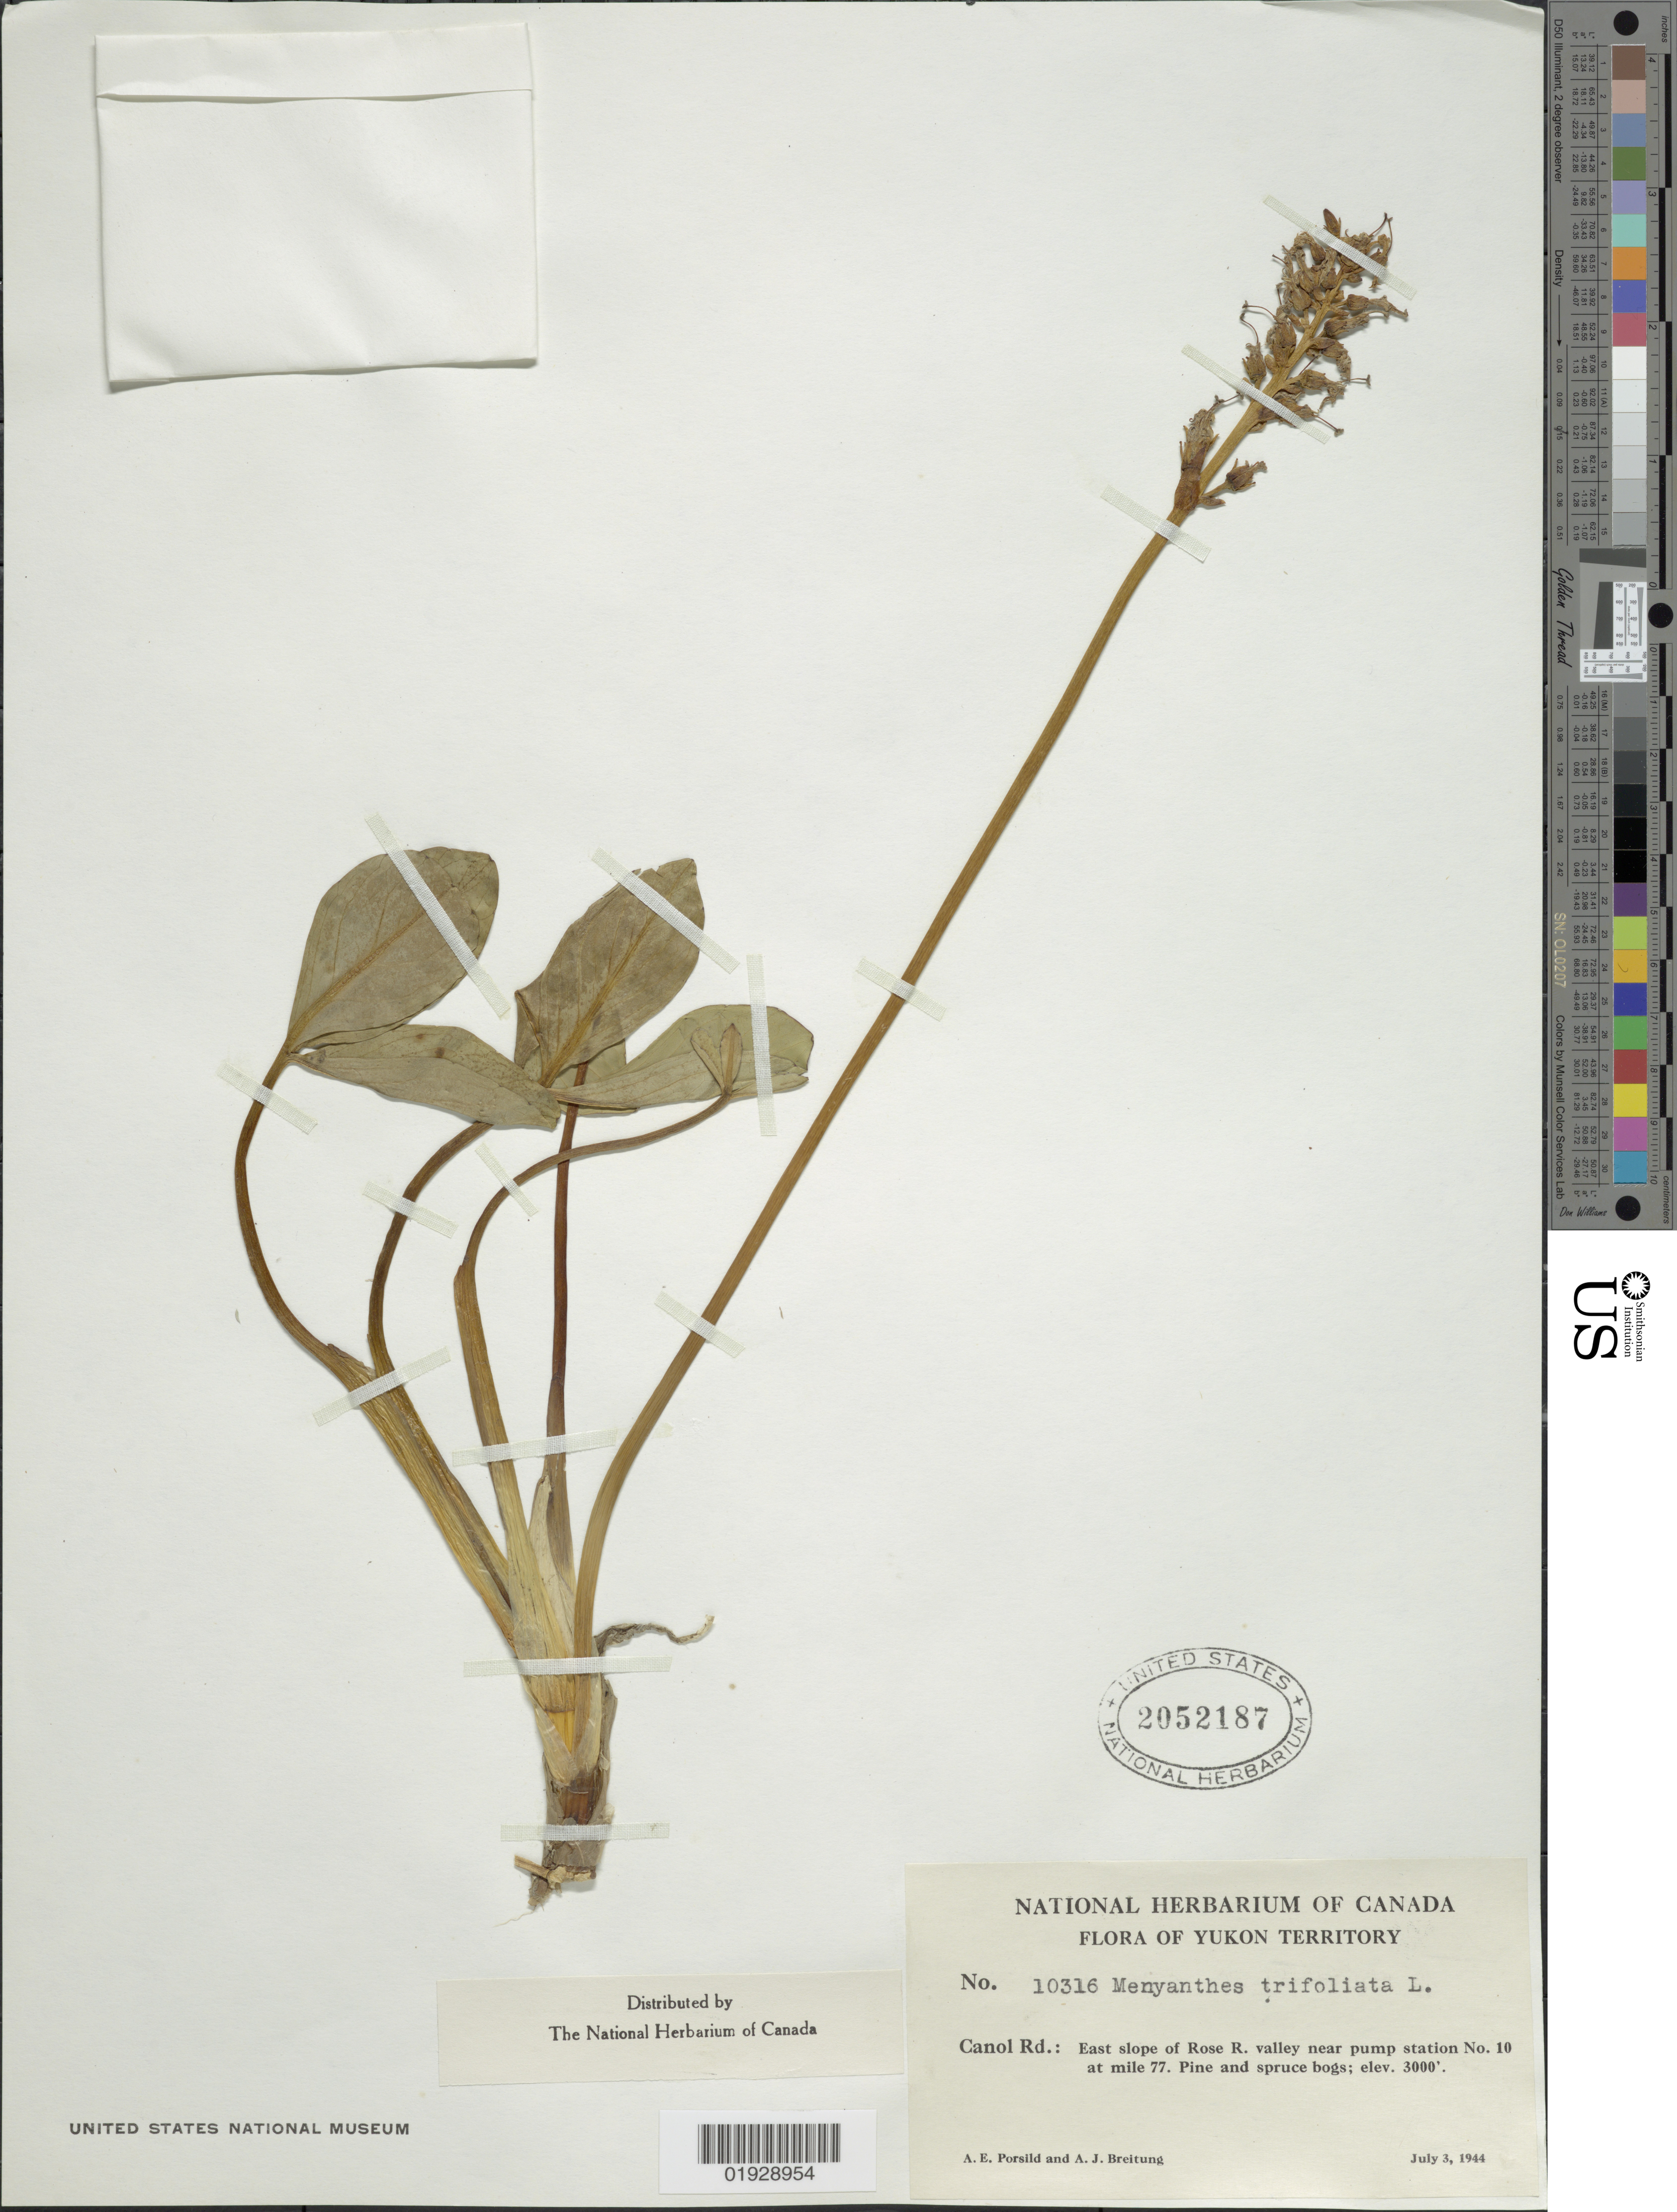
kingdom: Plantae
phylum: Tracheophyta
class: Magnoliopsida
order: Asterales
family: Menyanthaceae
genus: Menyanthes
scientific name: Menyanthes trifoliata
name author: L.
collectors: A. E. Porsild & A. Breitung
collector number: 10316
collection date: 1944-07-03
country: Canada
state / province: Yukon Territory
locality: Canol Rd.: East slope of Rose R. valley near pump station No. 10 at mile 77.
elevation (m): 914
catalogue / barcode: US 2052187